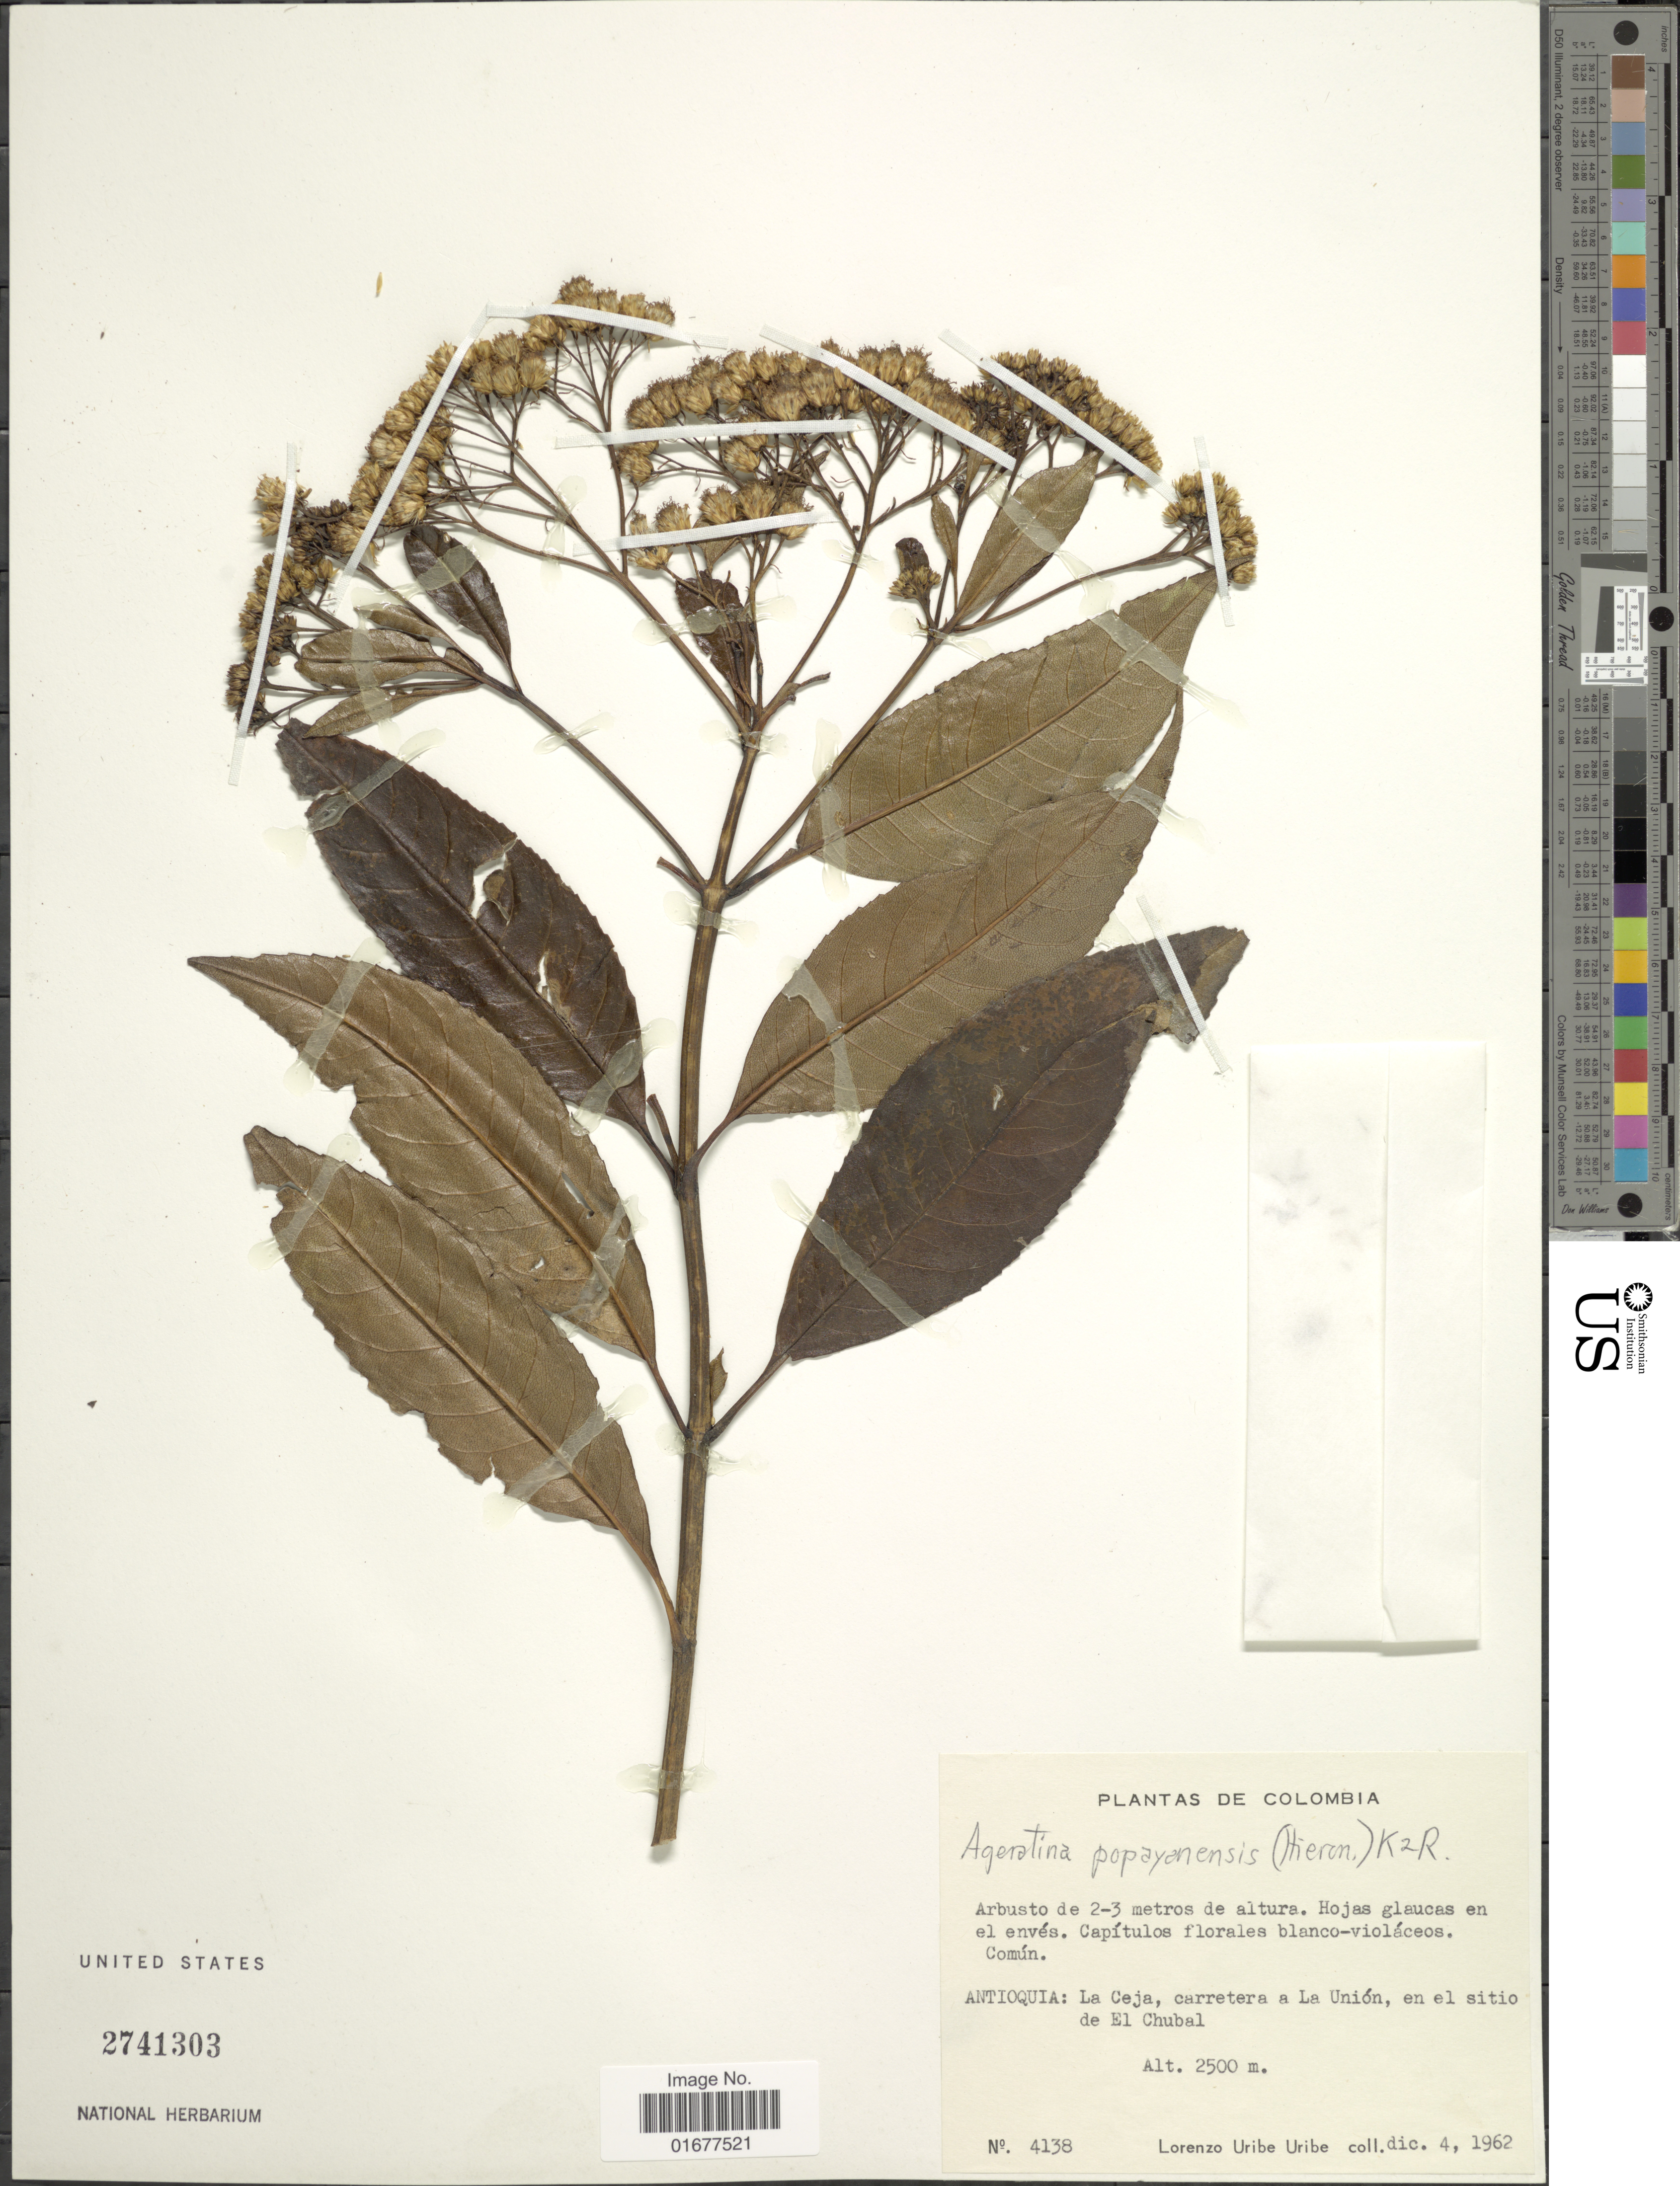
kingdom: Plantae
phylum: Tracheophyta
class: Magnoliopsida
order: Asterales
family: Asteraceae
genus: Ageratina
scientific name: Ageratina popayanensis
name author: (H. Rob.) R.M. King & H. Rob.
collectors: L. Uribe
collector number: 4138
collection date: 1962-12-04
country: Colombia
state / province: Antioquia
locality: La Ceja, carretera a La Union, en el sitio de El Chubal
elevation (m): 2500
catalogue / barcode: US 2741303